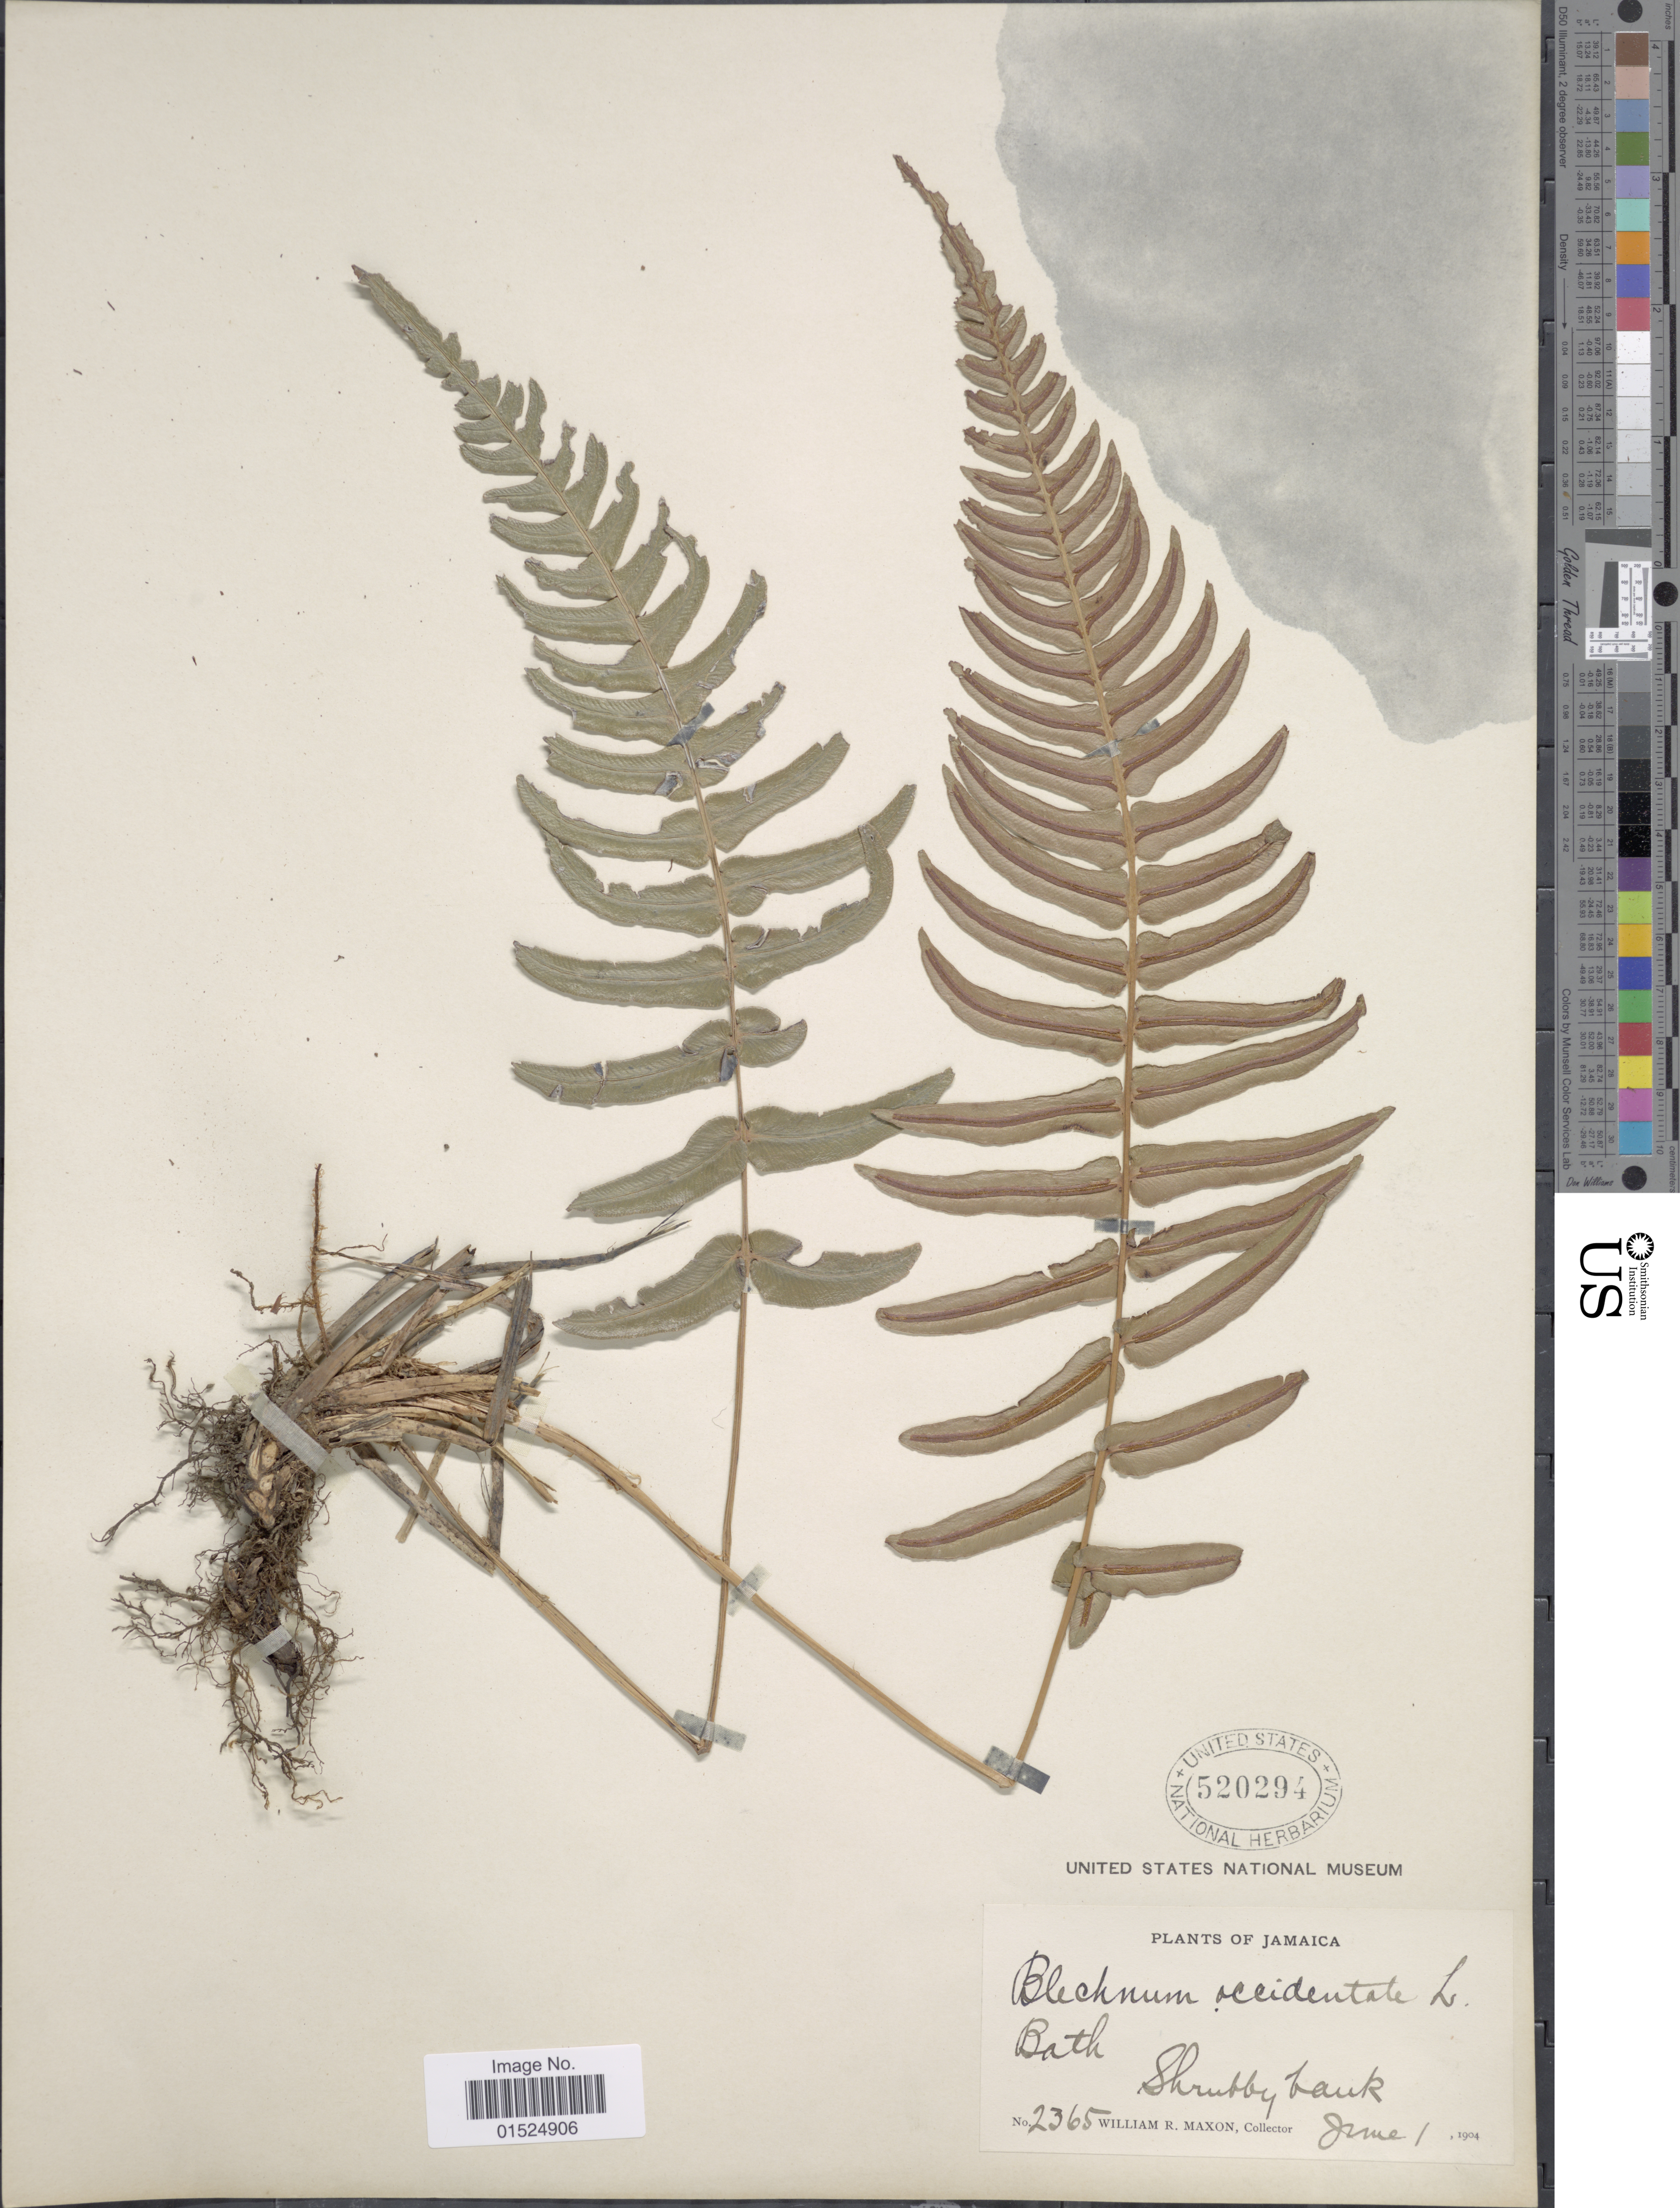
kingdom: Plantae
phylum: Tracheophyta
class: Polypodiopsida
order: Polypodiales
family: Blechnaceae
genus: Blechnum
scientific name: Blechnum occidentale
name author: L.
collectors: W. R. Maxon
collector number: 2365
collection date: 1904-06-01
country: Jamaica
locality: Shrubby Bank Bath.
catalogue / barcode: US 520294